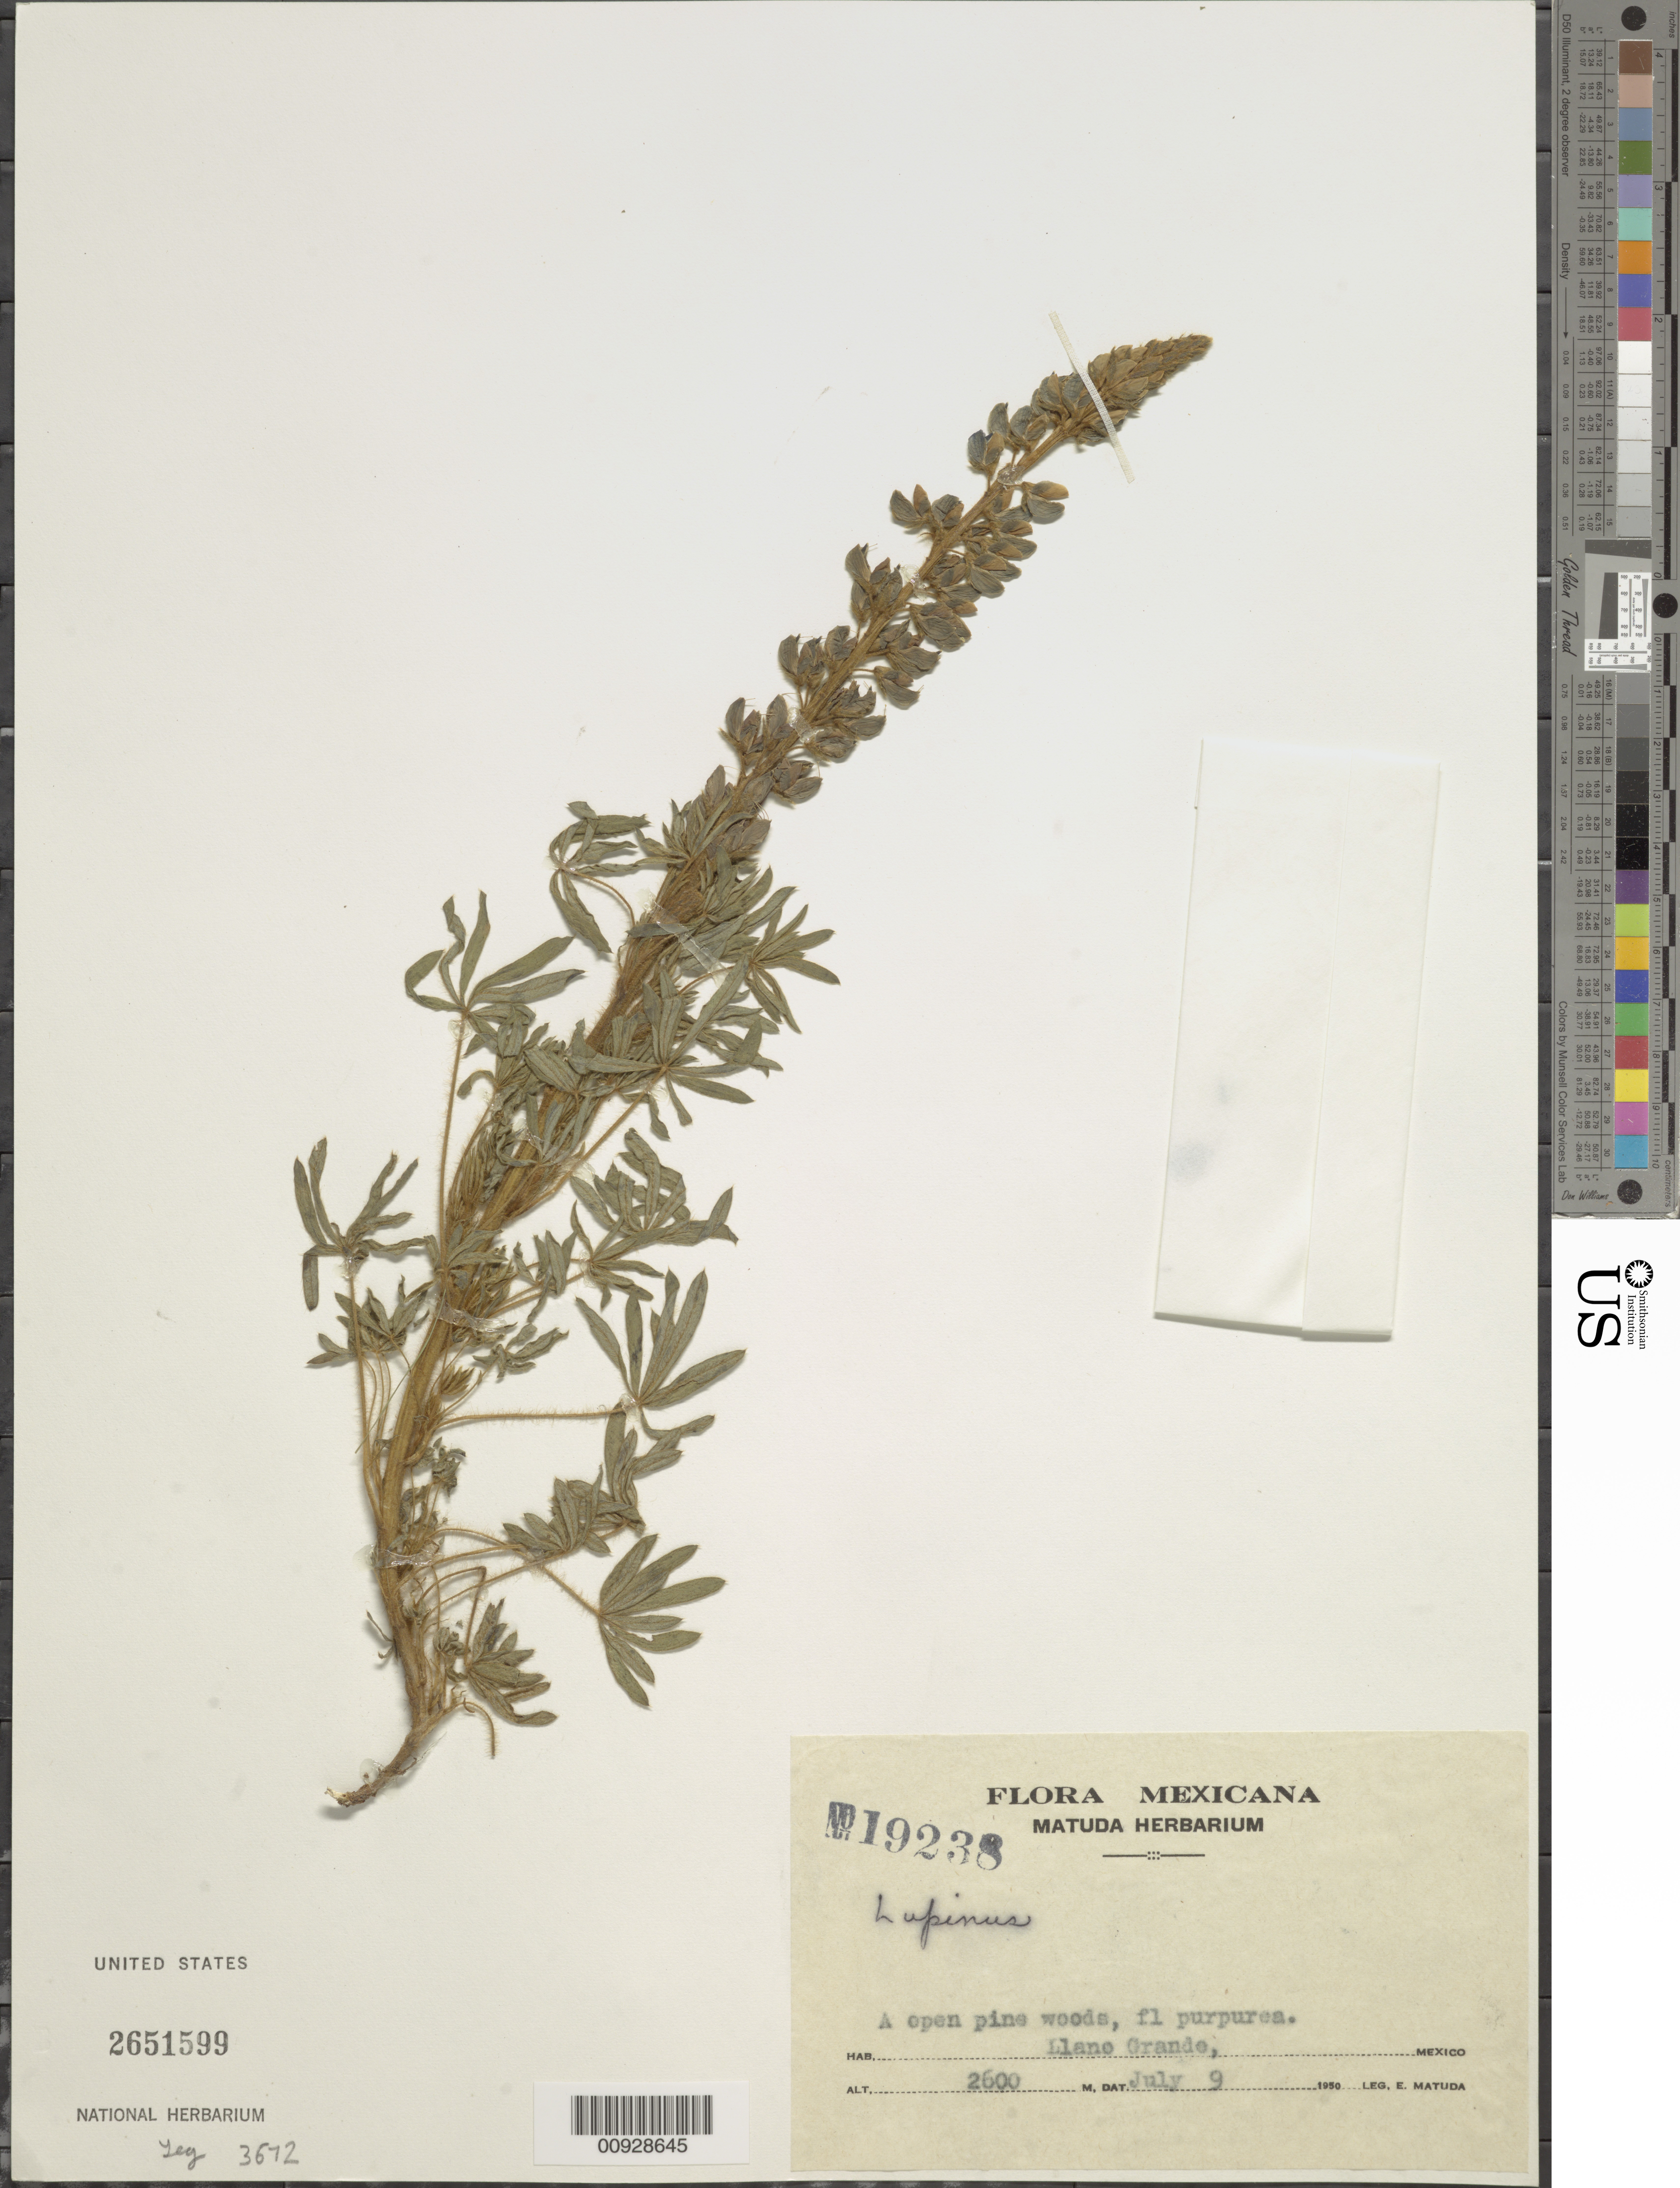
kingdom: Plantae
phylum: Tracheophyta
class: Magnoliopsida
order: Fabales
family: Fabaceae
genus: Lupinus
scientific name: Lupinus sp.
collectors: E. Matuda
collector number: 19238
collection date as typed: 09 Jul 1950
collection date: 1950-07-09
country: Mexico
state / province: México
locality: Llano Grande.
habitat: A open pine woods.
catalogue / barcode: US 2651599